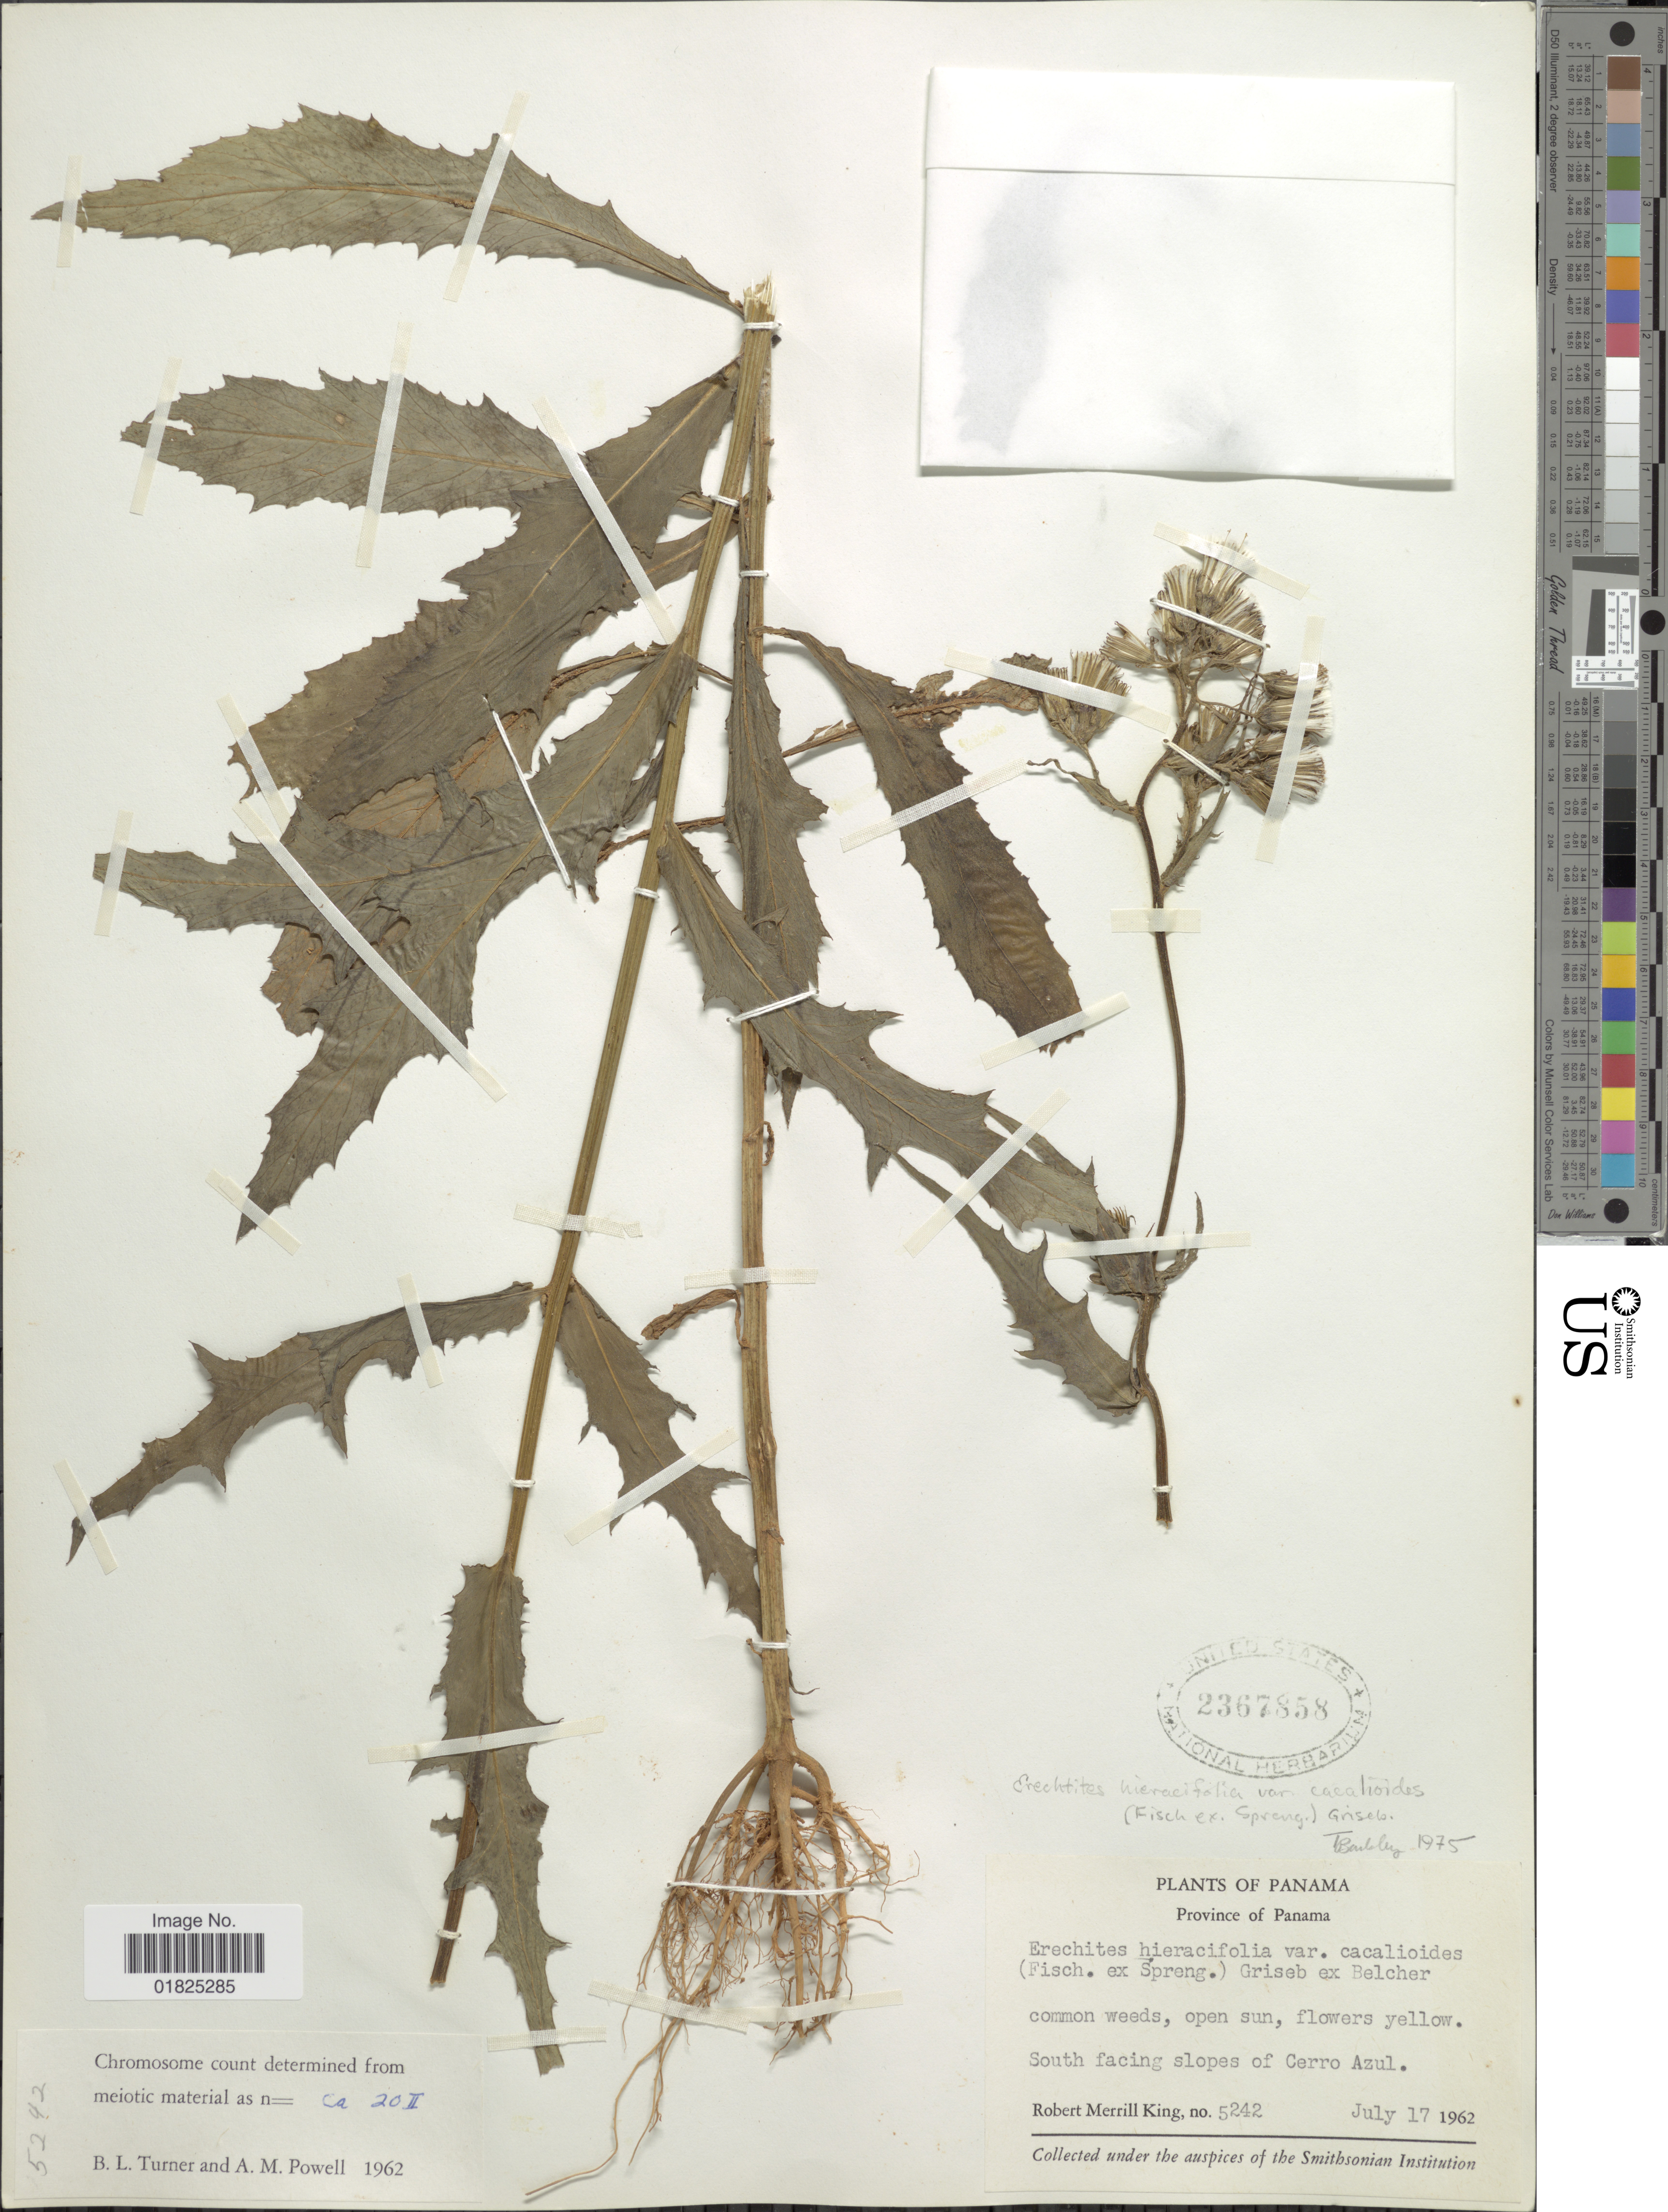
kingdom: Plantae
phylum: Tracheophyta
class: Magnoliopsida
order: Asterales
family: Asteraceae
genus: Erechtites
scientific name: Erechtites hieraciifolius var. cacaliodes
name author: (Fisch. ex Spreng.) Less. ex Griseb.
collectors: R. M. King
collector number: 5242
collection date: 1962-07-17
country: Panama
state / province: Panamá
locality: South facing slopes of Cerro Azul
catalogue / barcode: US 2367858